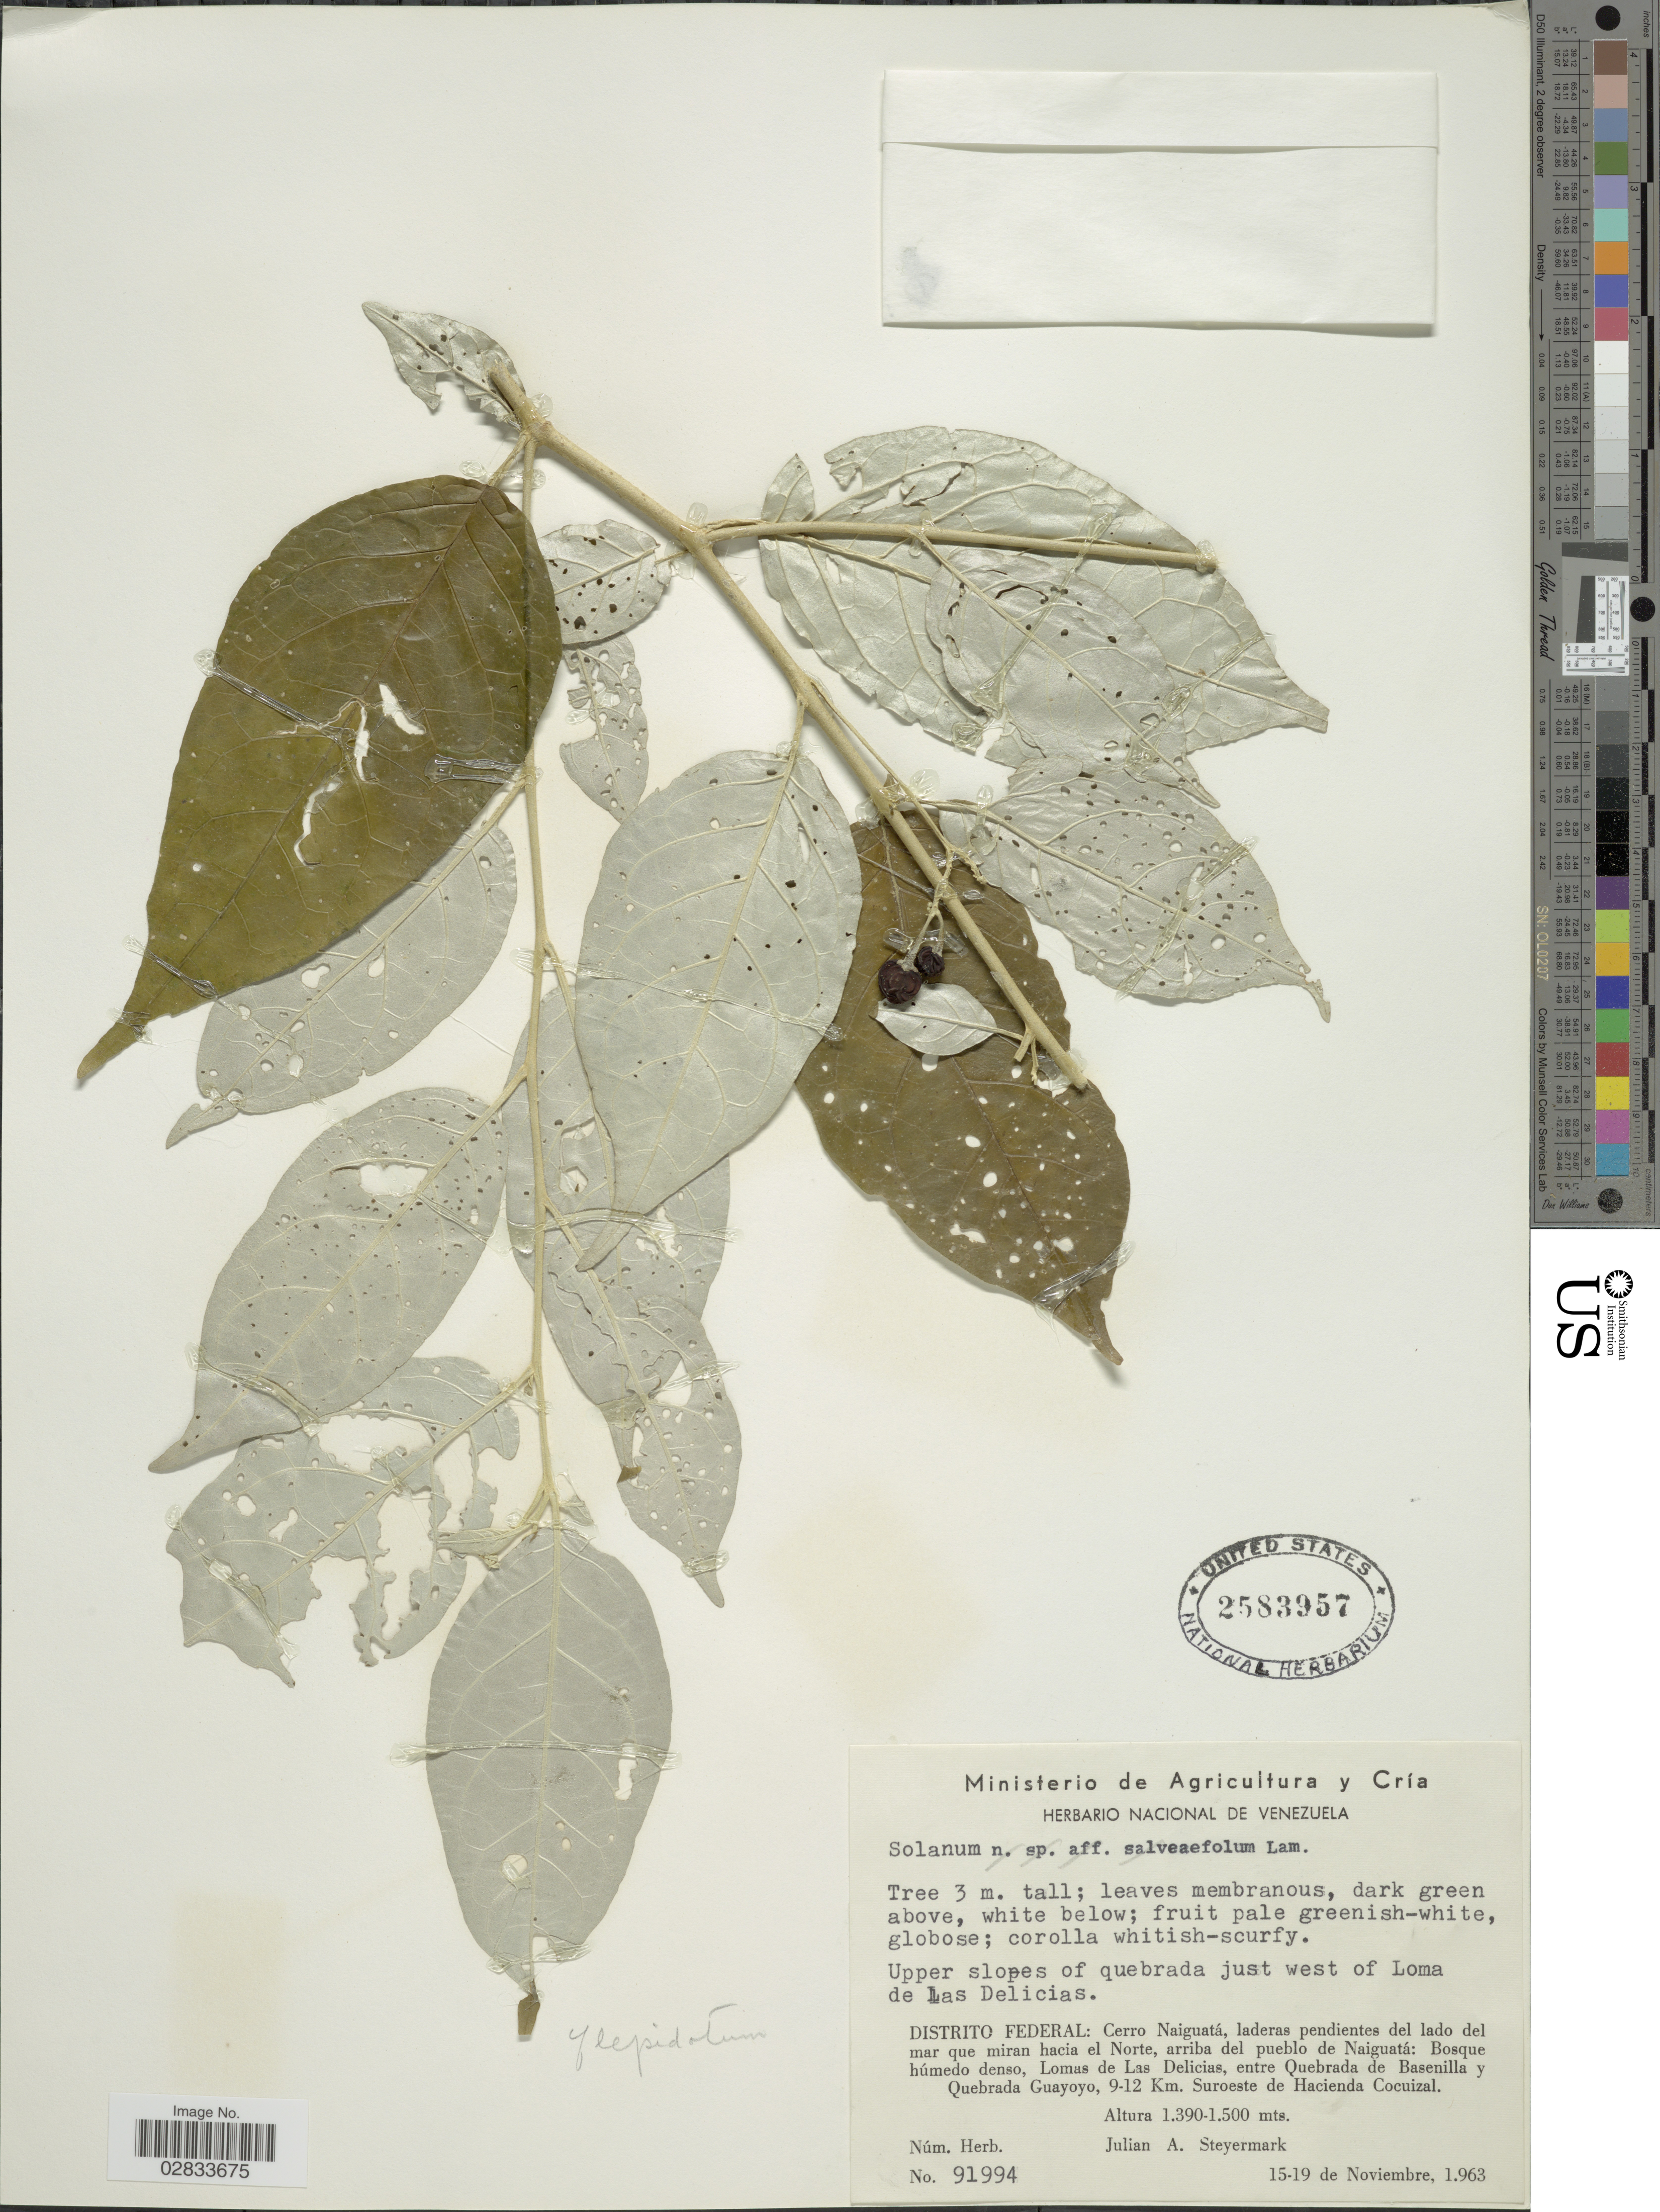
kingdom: Plantae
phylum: Tracheophyta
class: Magnoliopsida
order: Solanales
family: Solanaceae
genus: Solanum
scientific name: Solanum lepidotum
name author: Humb. & Bonpl. ex Dunal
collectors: J. Steyermark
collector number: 91994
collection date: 1963-11-15/1963-11-19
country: Venezuela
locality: Distrito Federal: Cerro Naiguatá, laderas pendientes del lado del mar que miran hacia el Norte, arriba del pueblo de Naiguatá: Bosque húmedo denso, Lomas de Las Delicias, entre Quebrada de Basenilla y Quebrada Guayoyo, 9-12 Km. Suroeste de Hacienda Cocuizal.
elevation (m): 1390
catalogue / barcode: US 2583957